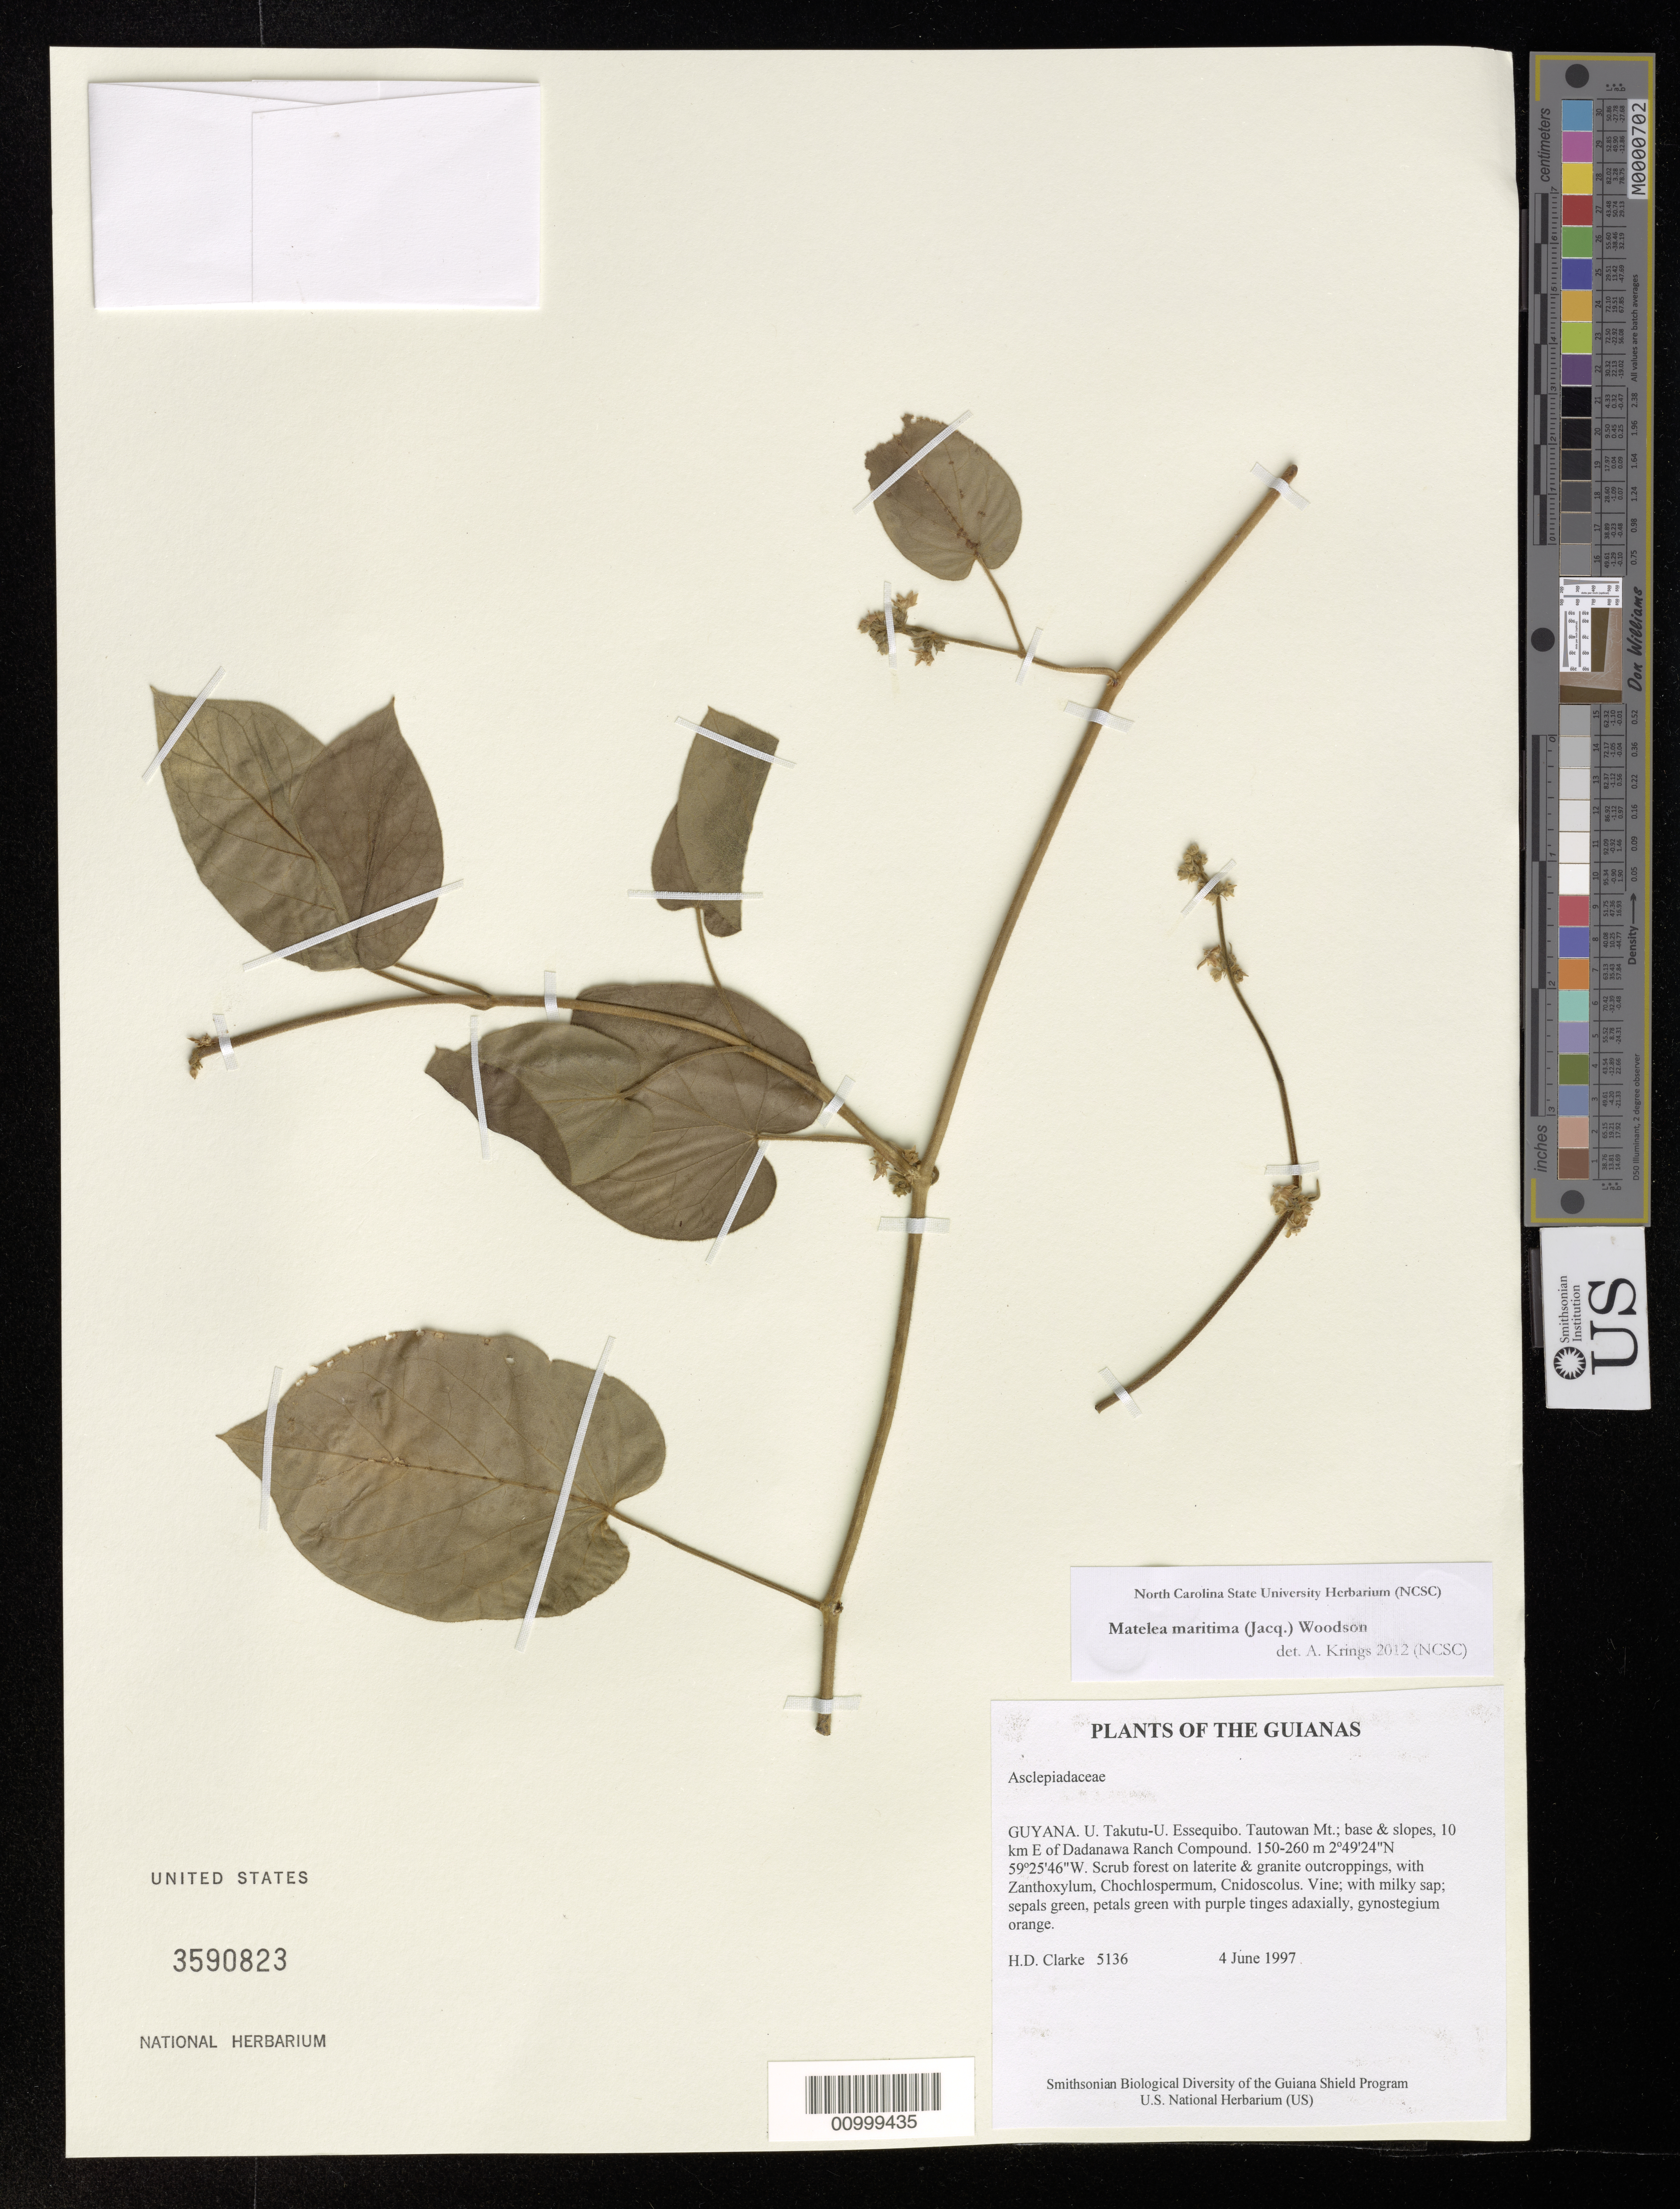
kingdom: Plantae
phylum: Tracheophyta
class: Magnoliopsida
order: Gentianales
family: Apocynaceae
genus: Matelea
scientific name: Matelea maritima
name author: (Jacq.) Woodson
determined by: Krings, A.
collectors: H. D. Clarke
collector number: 5136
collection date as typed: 4 June 1997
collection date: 1997-06-04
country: Guyana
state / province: U. Takutu-U. Essequibo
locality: Tautowan Mt.; base & slopes, 10 km E of Dadanawa Ranch Compound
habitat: Scrub forest on laterite & granite outcroppings, with Zanthoxylum, Chochlospermum, Cnidoscolus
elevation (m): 150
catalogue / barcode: US 3590823